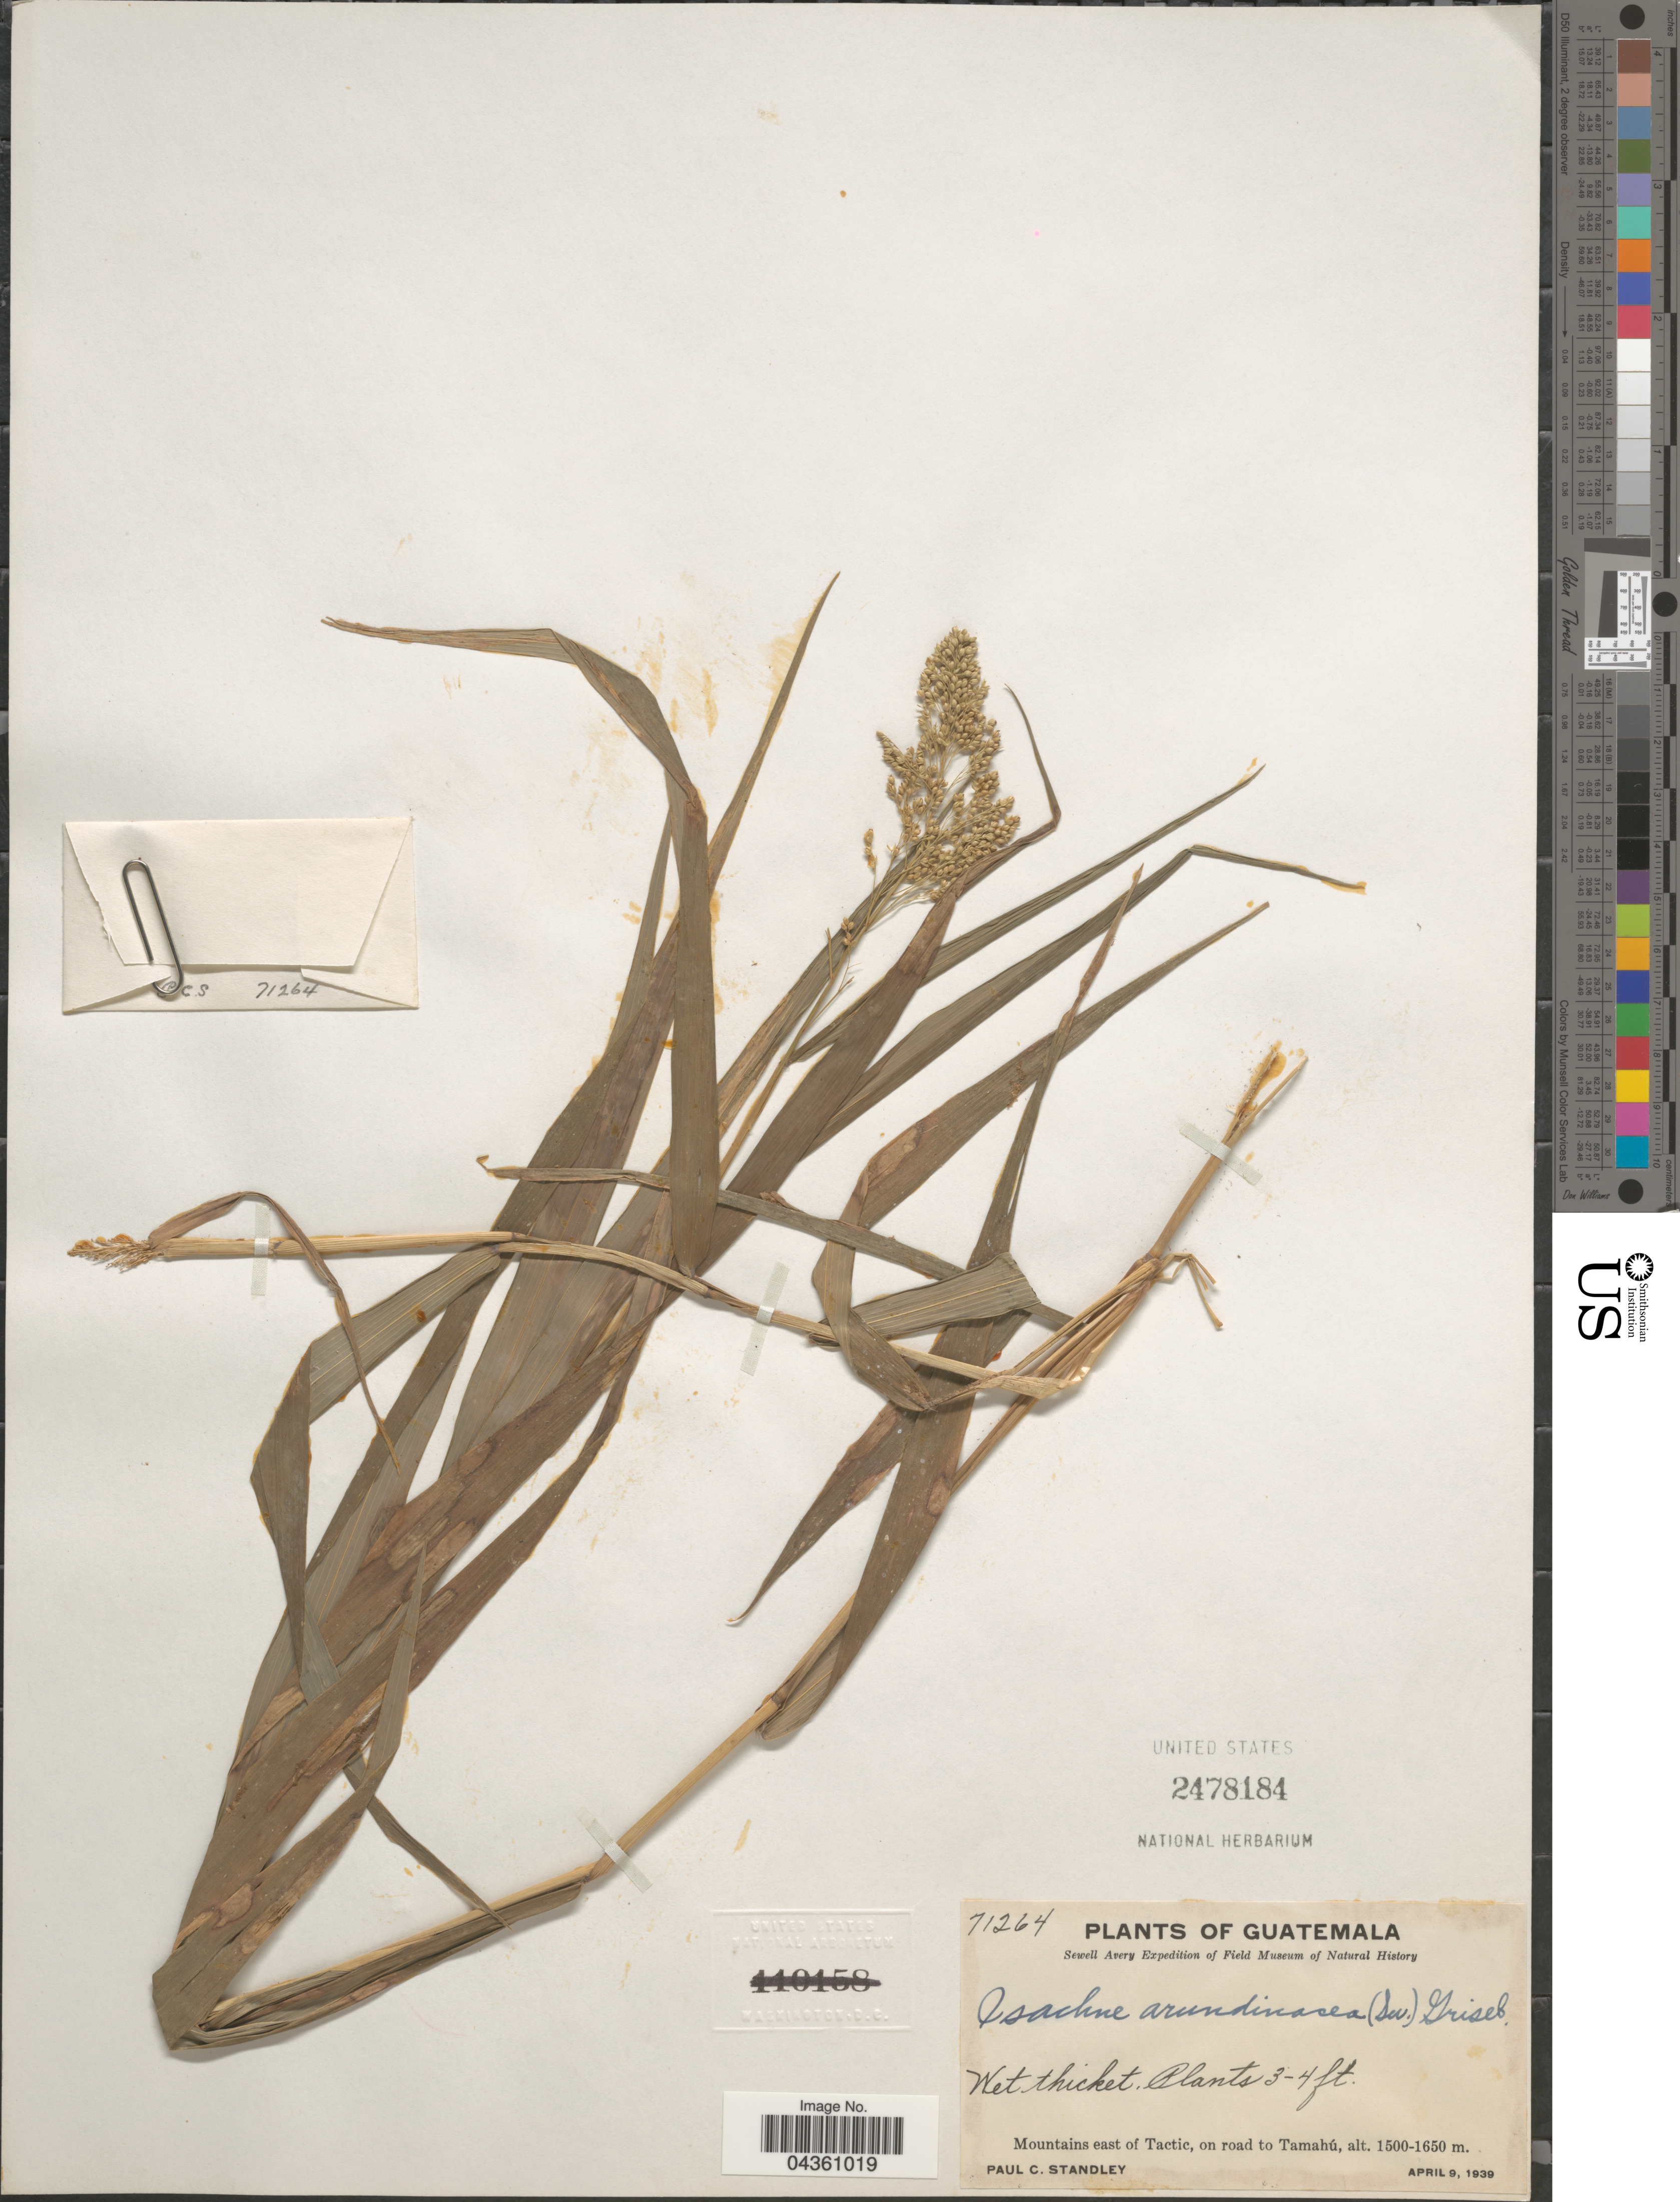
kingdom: Plantae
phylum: Tracheophyta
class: Liliopsida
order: Poales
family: Poaceae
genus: Isachne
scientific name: Isachne arundinacea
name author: (Sw.) Griseb.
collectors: P. C. Standley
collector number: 71264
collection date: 1939-04-09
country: Guatemala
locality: Sewell Avery Expedition. Mountains east of Tactic, on road to Tamahú.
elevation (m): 1500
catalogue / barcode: US 2478184